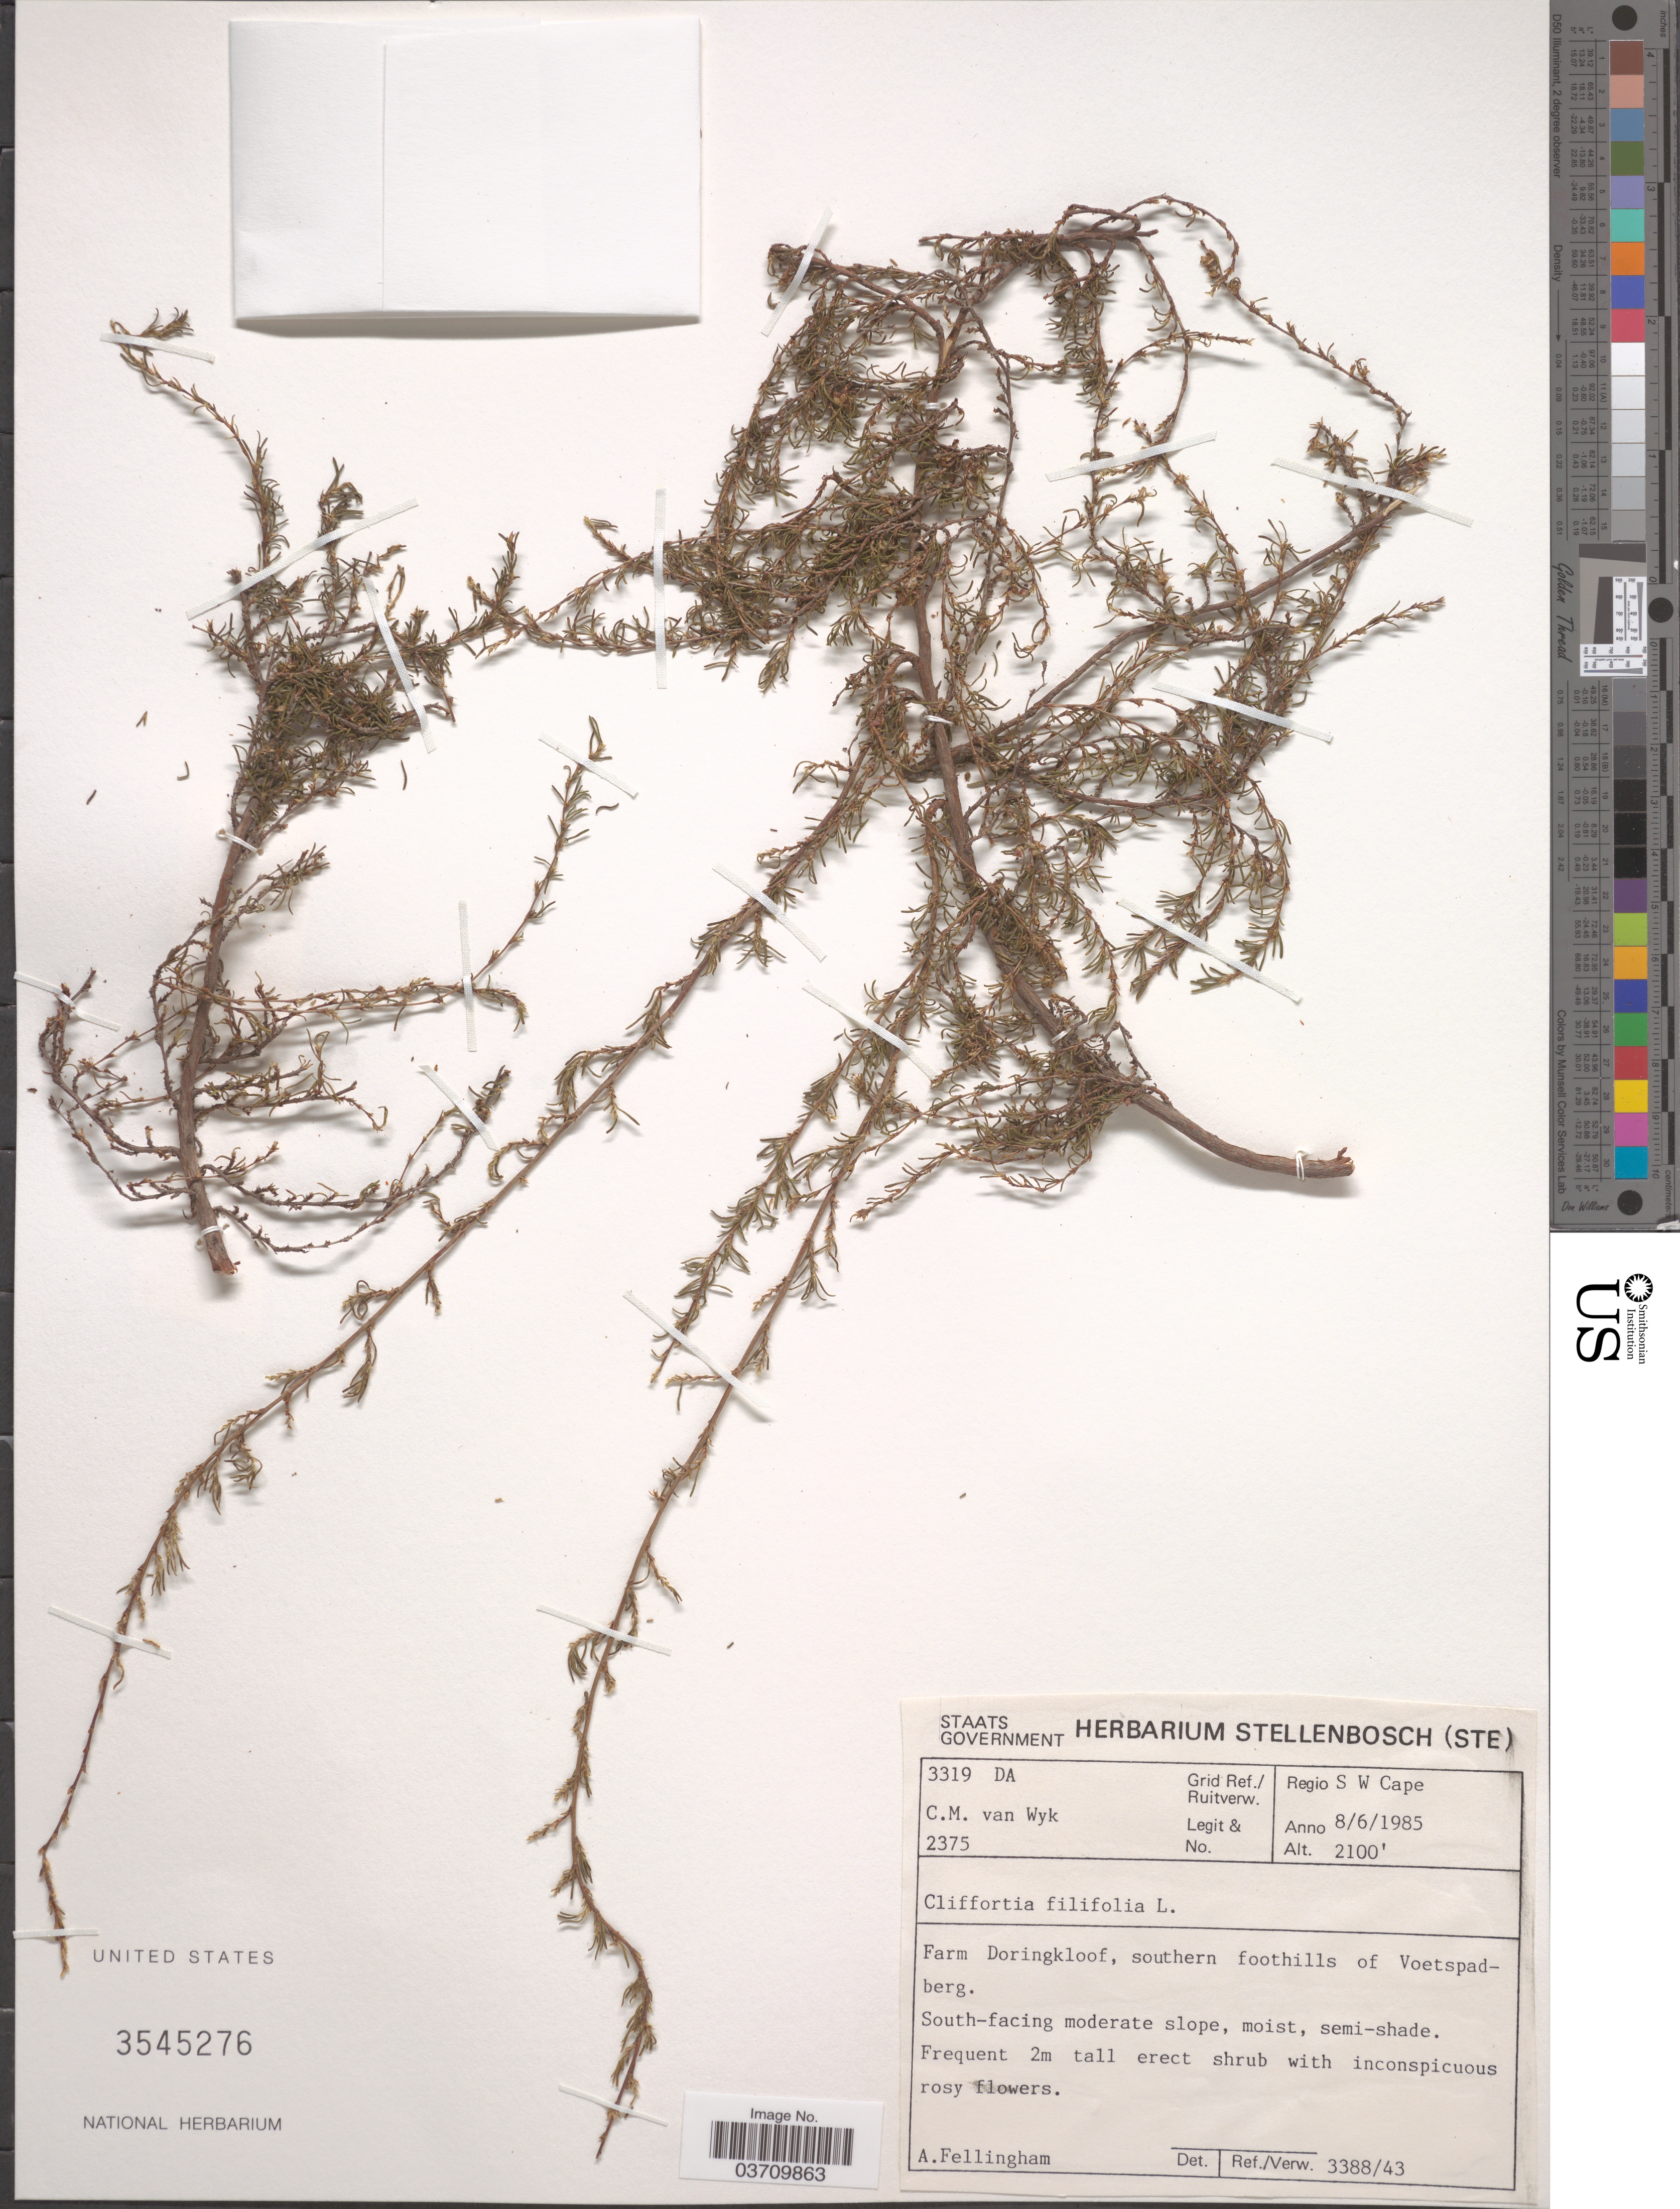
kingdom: Plantae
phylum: Tracheophyta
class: Magnoliopsida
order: Rosales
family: Rosaceae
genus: Cliffortia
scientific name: Cliffortia filifolia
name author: L. f.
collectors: C. Van Wyk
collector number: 2375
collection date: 1985-06-08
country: South Africa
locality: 3319 DA Grid Ref./ Ruitverw. Regio S W Cape. Fam Doringkloof, southern foothills of Voetspadberg.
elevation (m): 640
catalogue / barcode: US 3545276